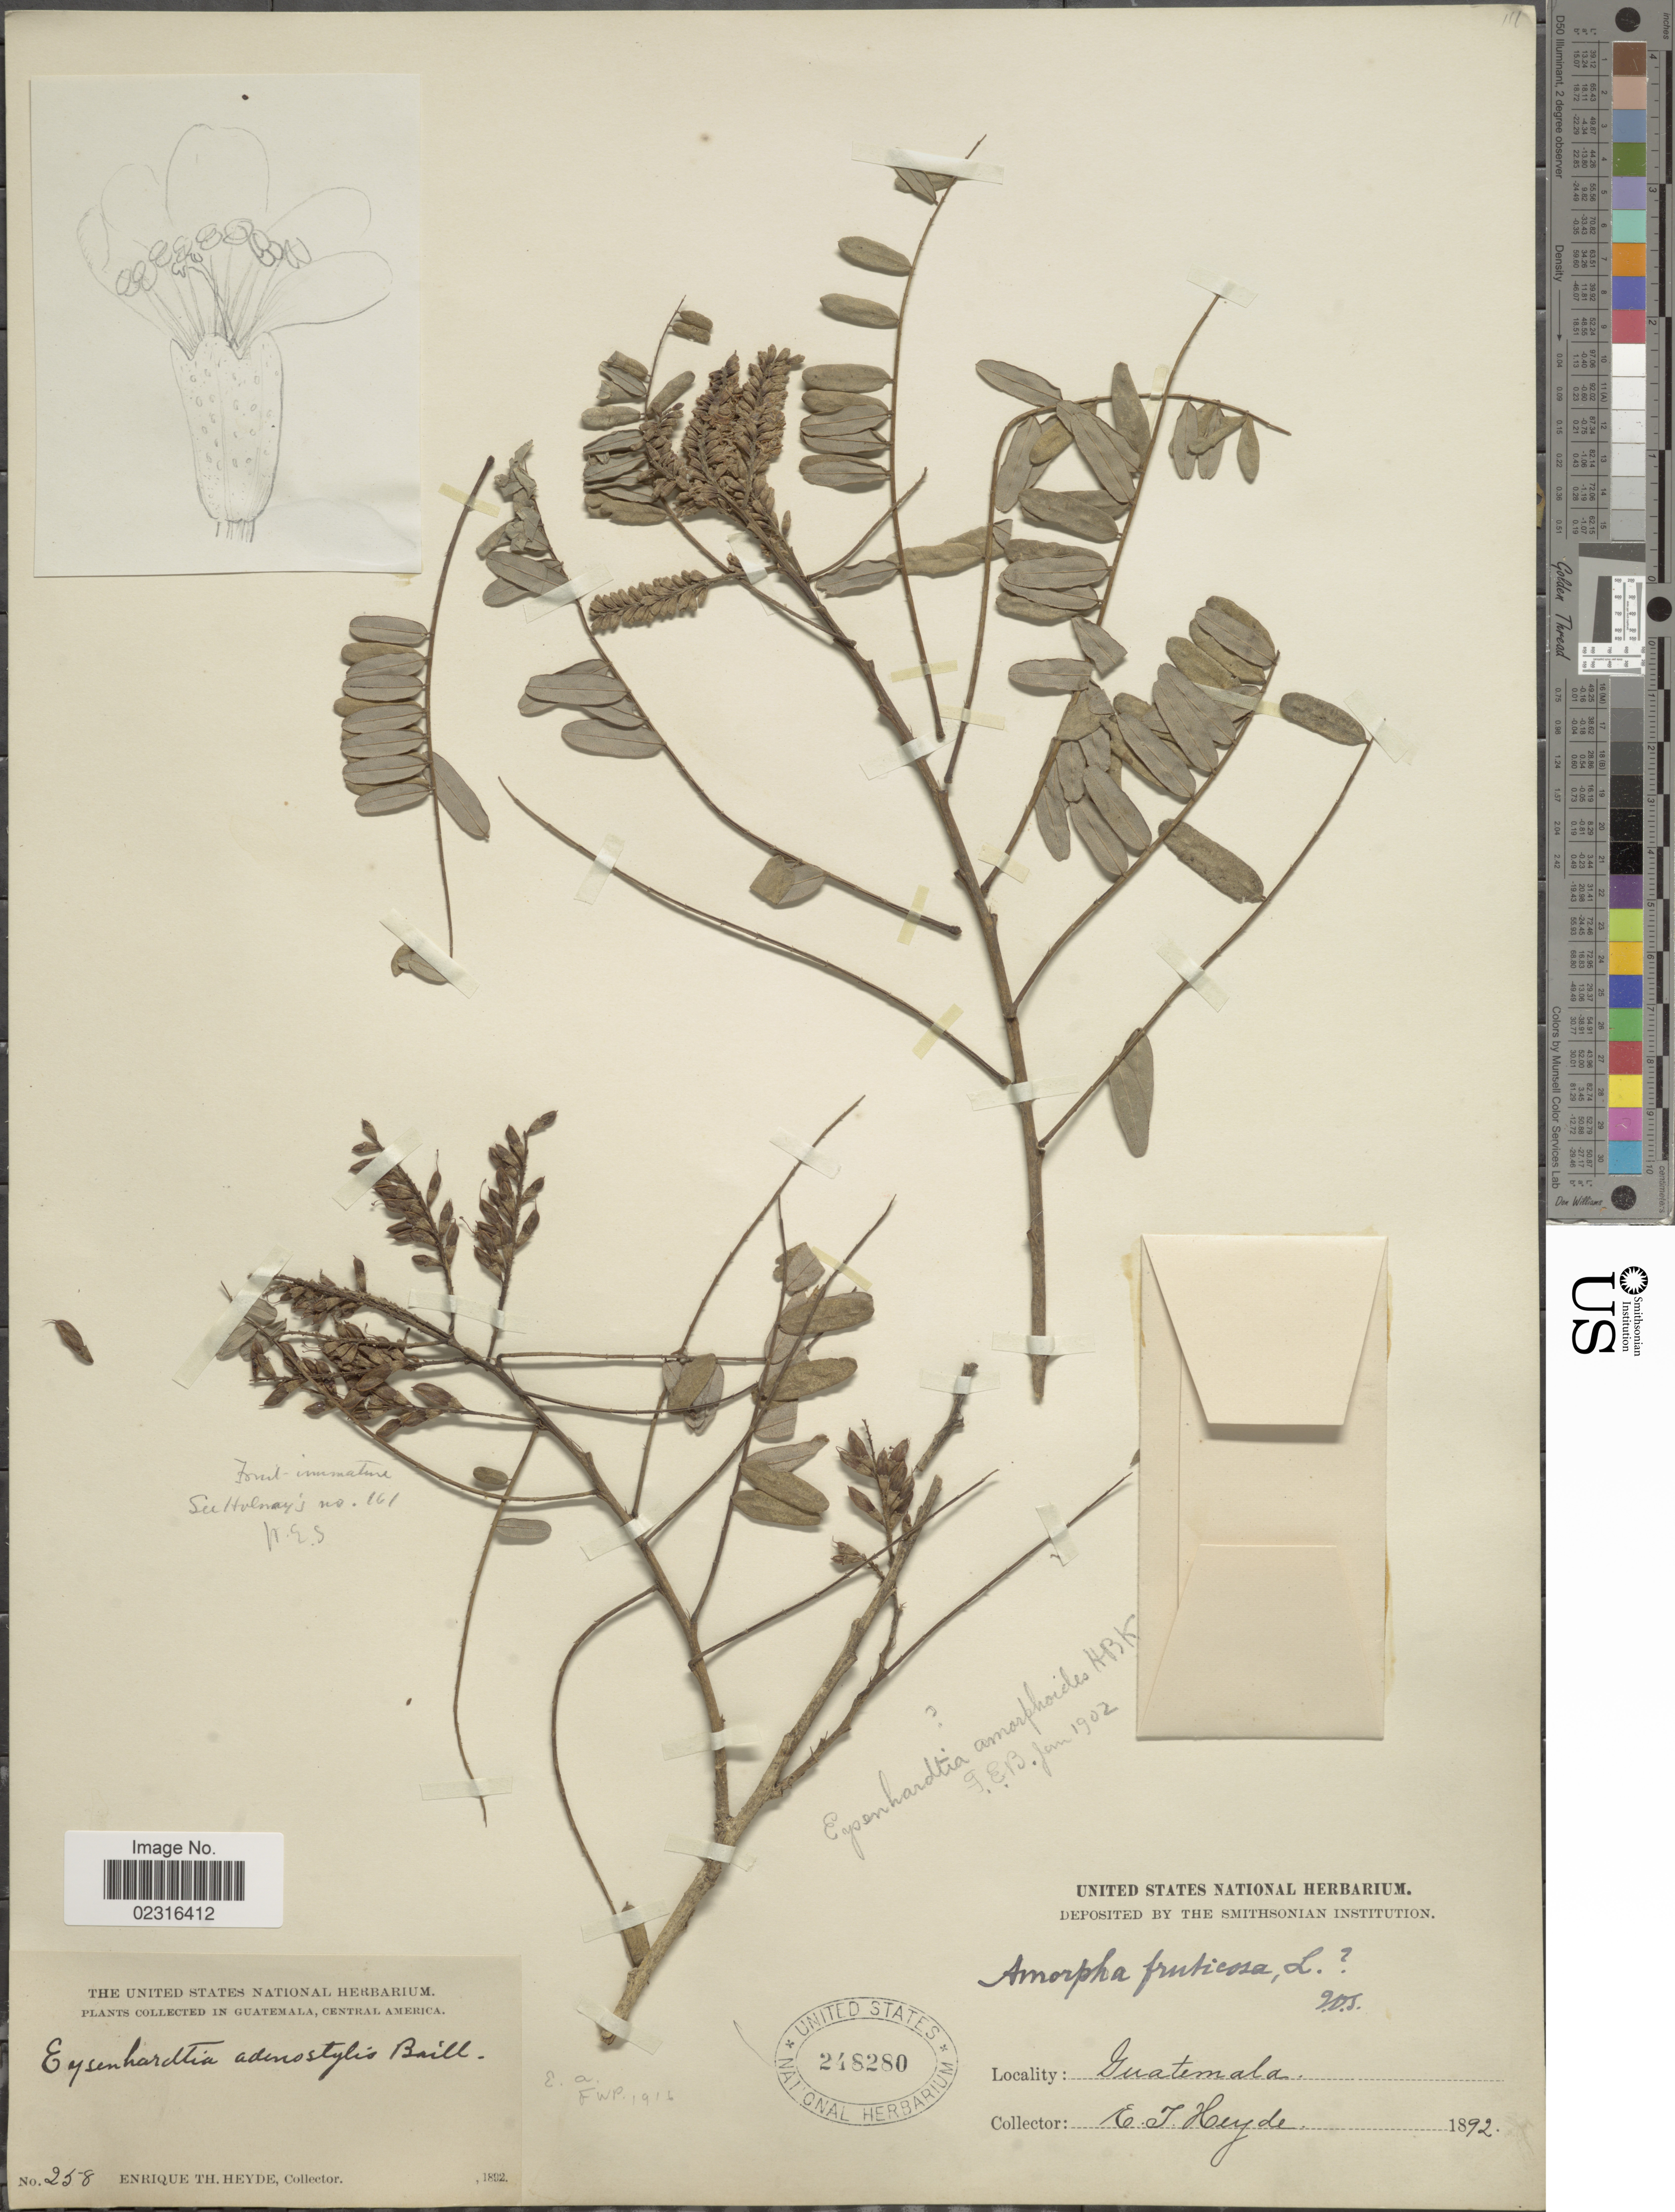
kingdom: Plantae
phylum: Tracheophyta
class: Magnoliopsida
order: Fabales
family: Fabaceae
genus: Eysenhardtia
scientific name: Eysenhardtia adenostylis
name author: Baill.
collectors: E. T. Heyde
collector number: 258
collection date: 1892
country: Guatemala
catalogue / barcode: US 248280